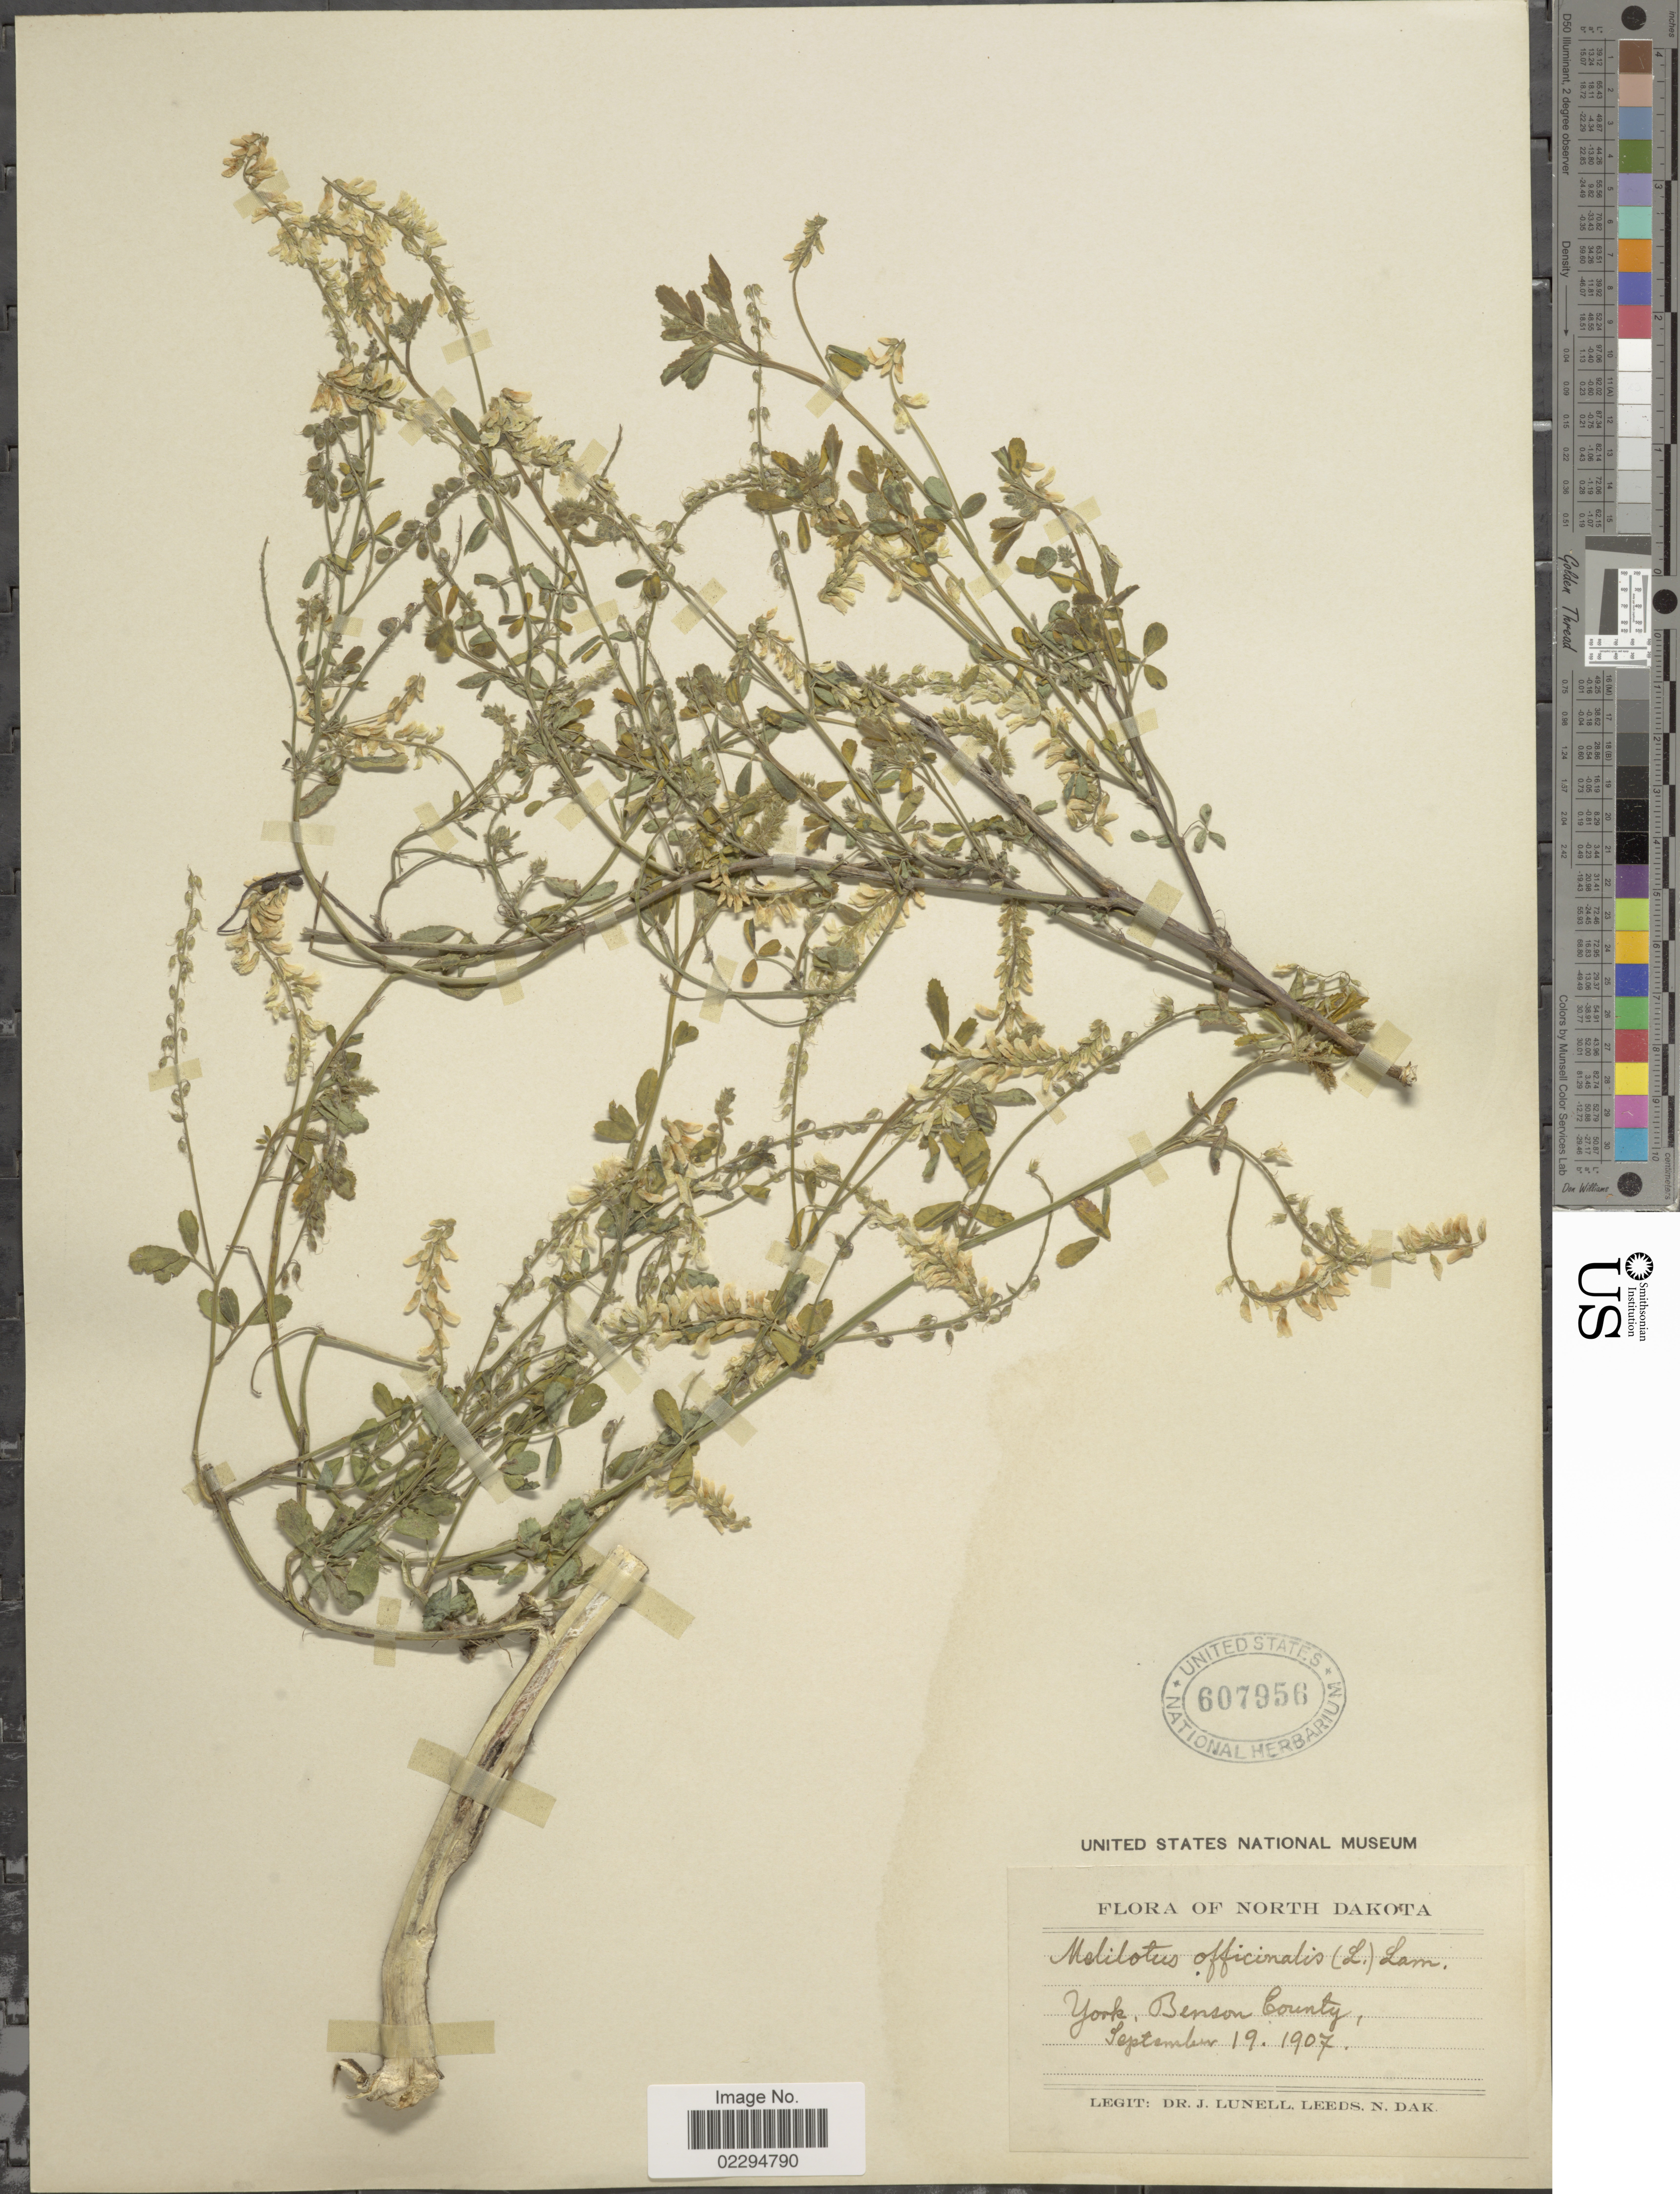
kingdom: Plantae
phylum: Tracheophyta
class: Magnoliopsida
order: Fabales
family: Fabaceae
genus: Melilotus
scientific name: Melilotus officinalis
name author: (L.) Lam.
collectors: J. Leeds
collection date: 1907-09-19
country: United States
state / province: North Dakota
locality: York, Benson County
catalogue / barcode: US 607956